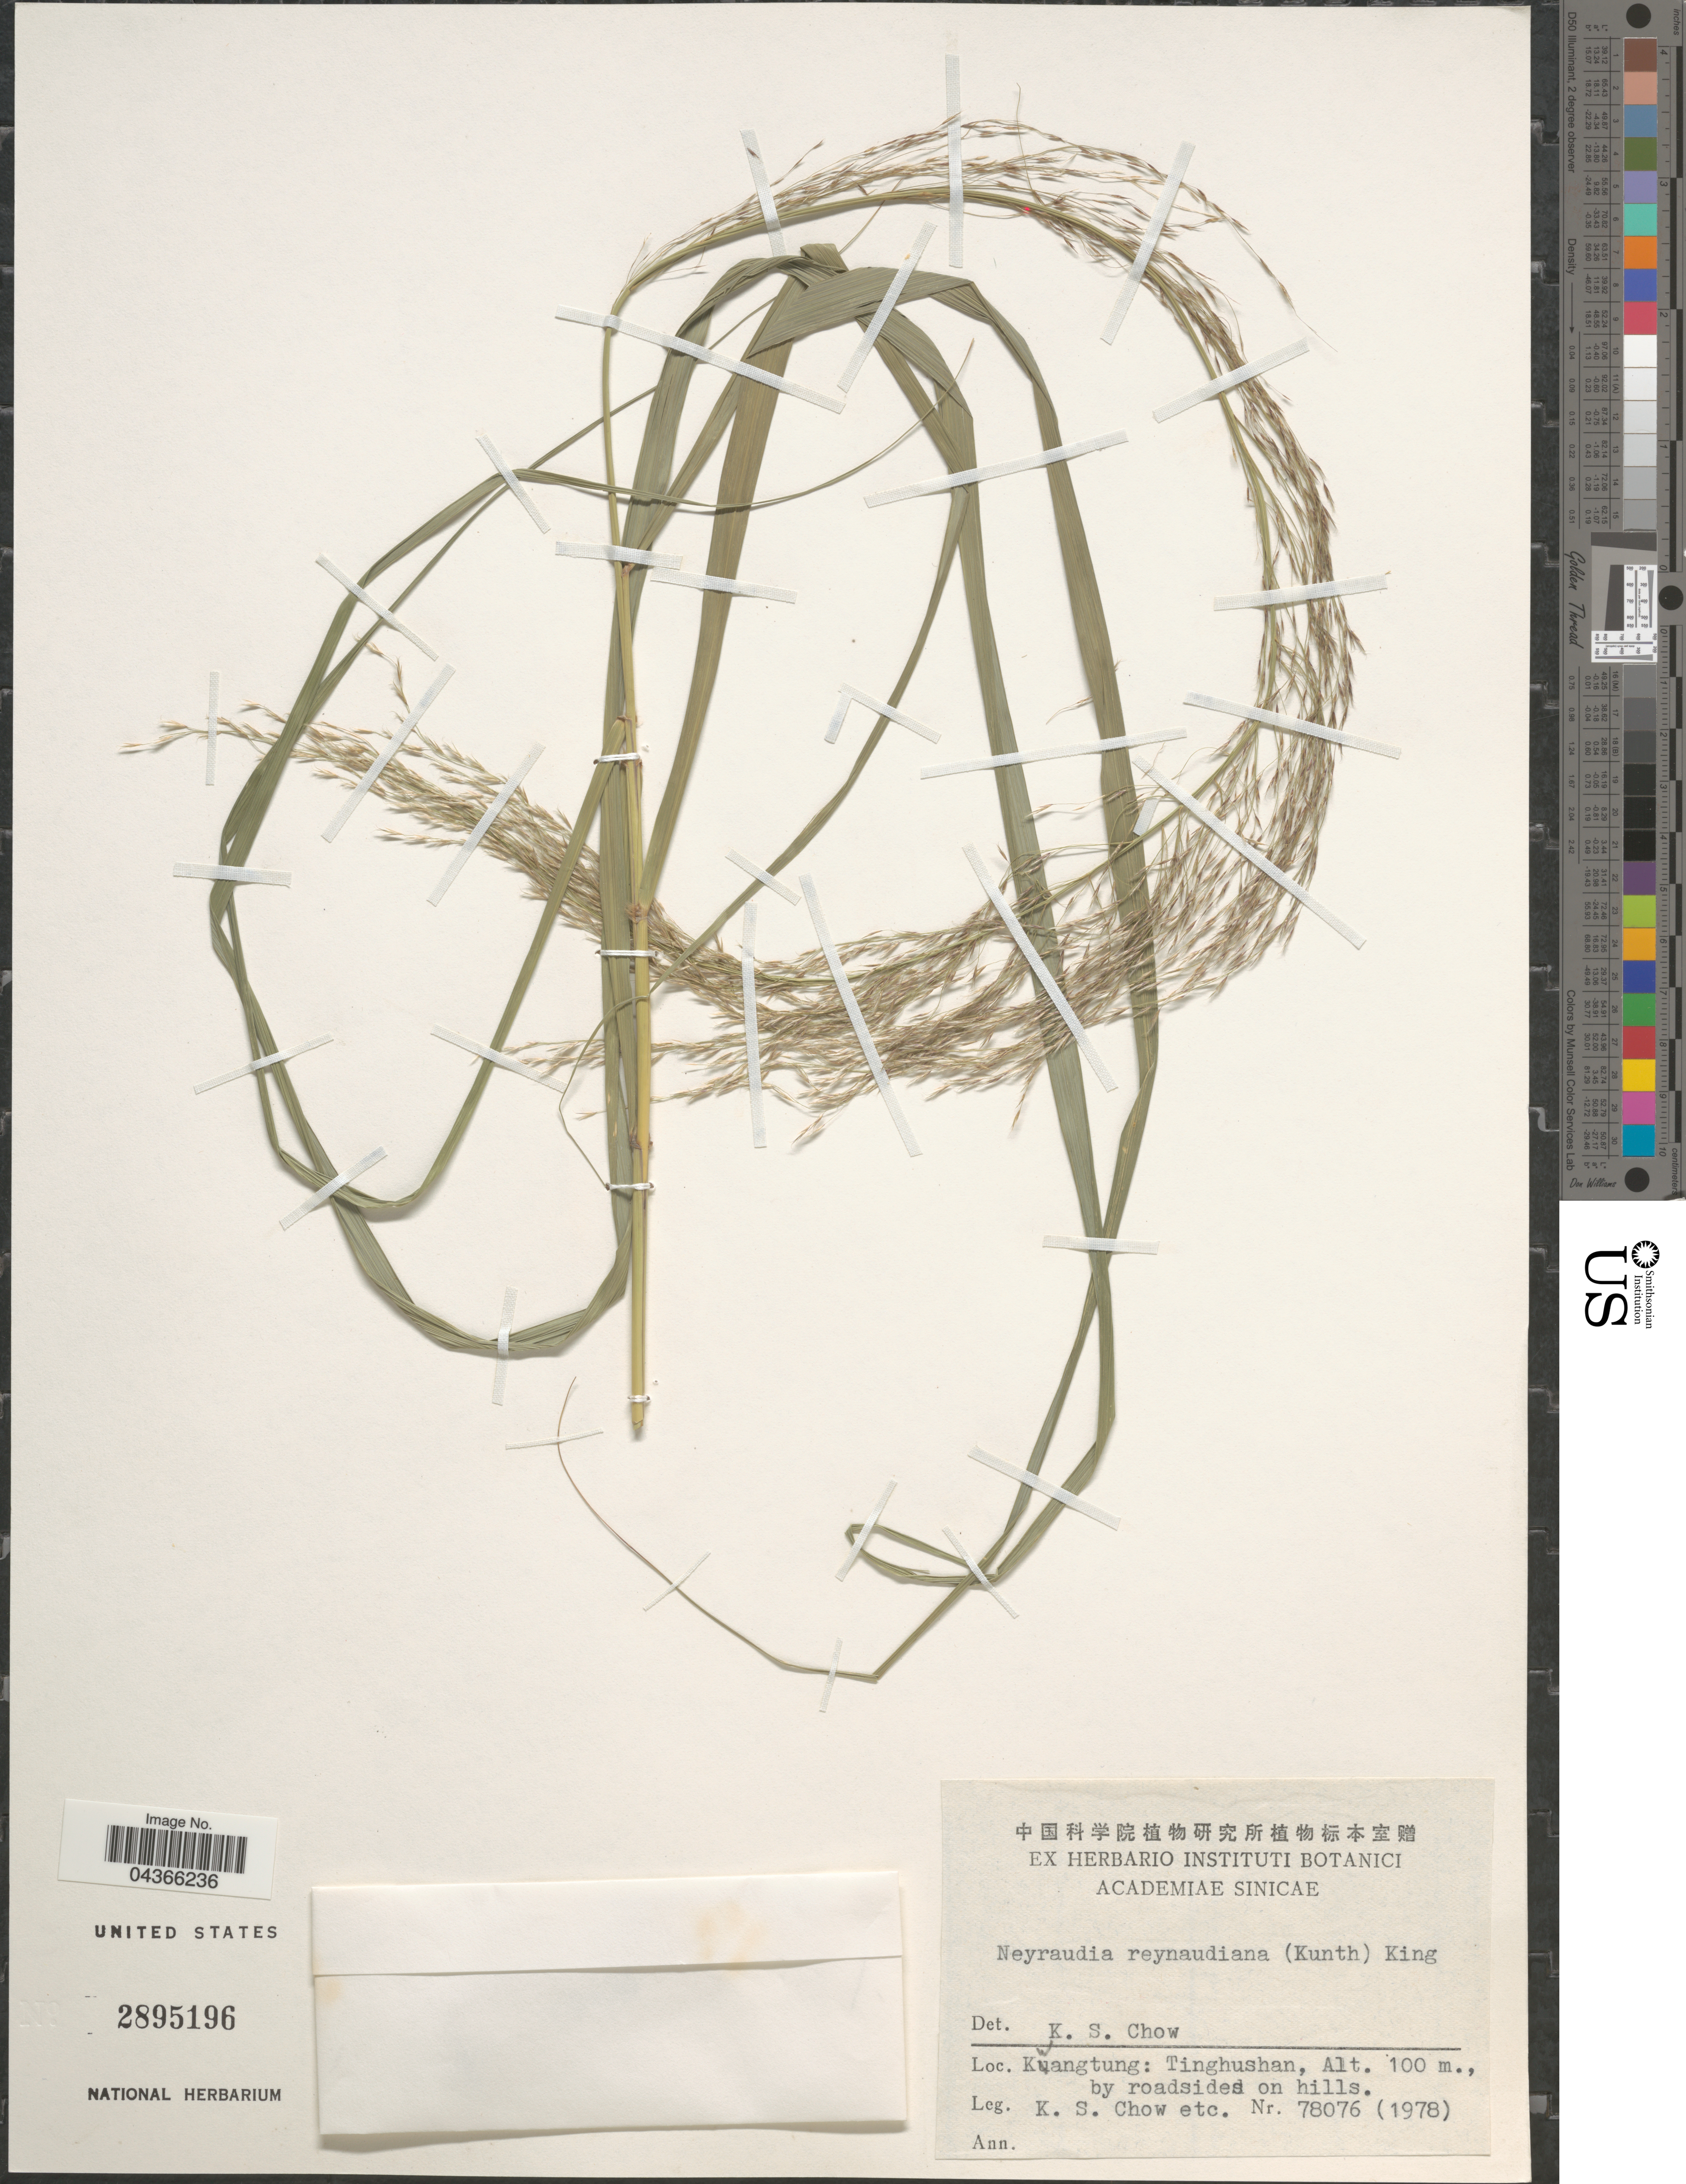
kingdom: Plantae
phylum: Tracheophyta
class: Liliopsida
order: Poales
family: Poaceae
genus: Neyraudia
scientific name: Neyraudia reynaudiana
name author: (Kunth) Keng ex Hitchc.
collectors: K. S. Chow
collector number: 78076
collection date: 1978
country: China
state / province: Guangdong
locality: Kwangtung: Tinghushan.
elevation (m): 100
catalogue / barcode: US 2895196